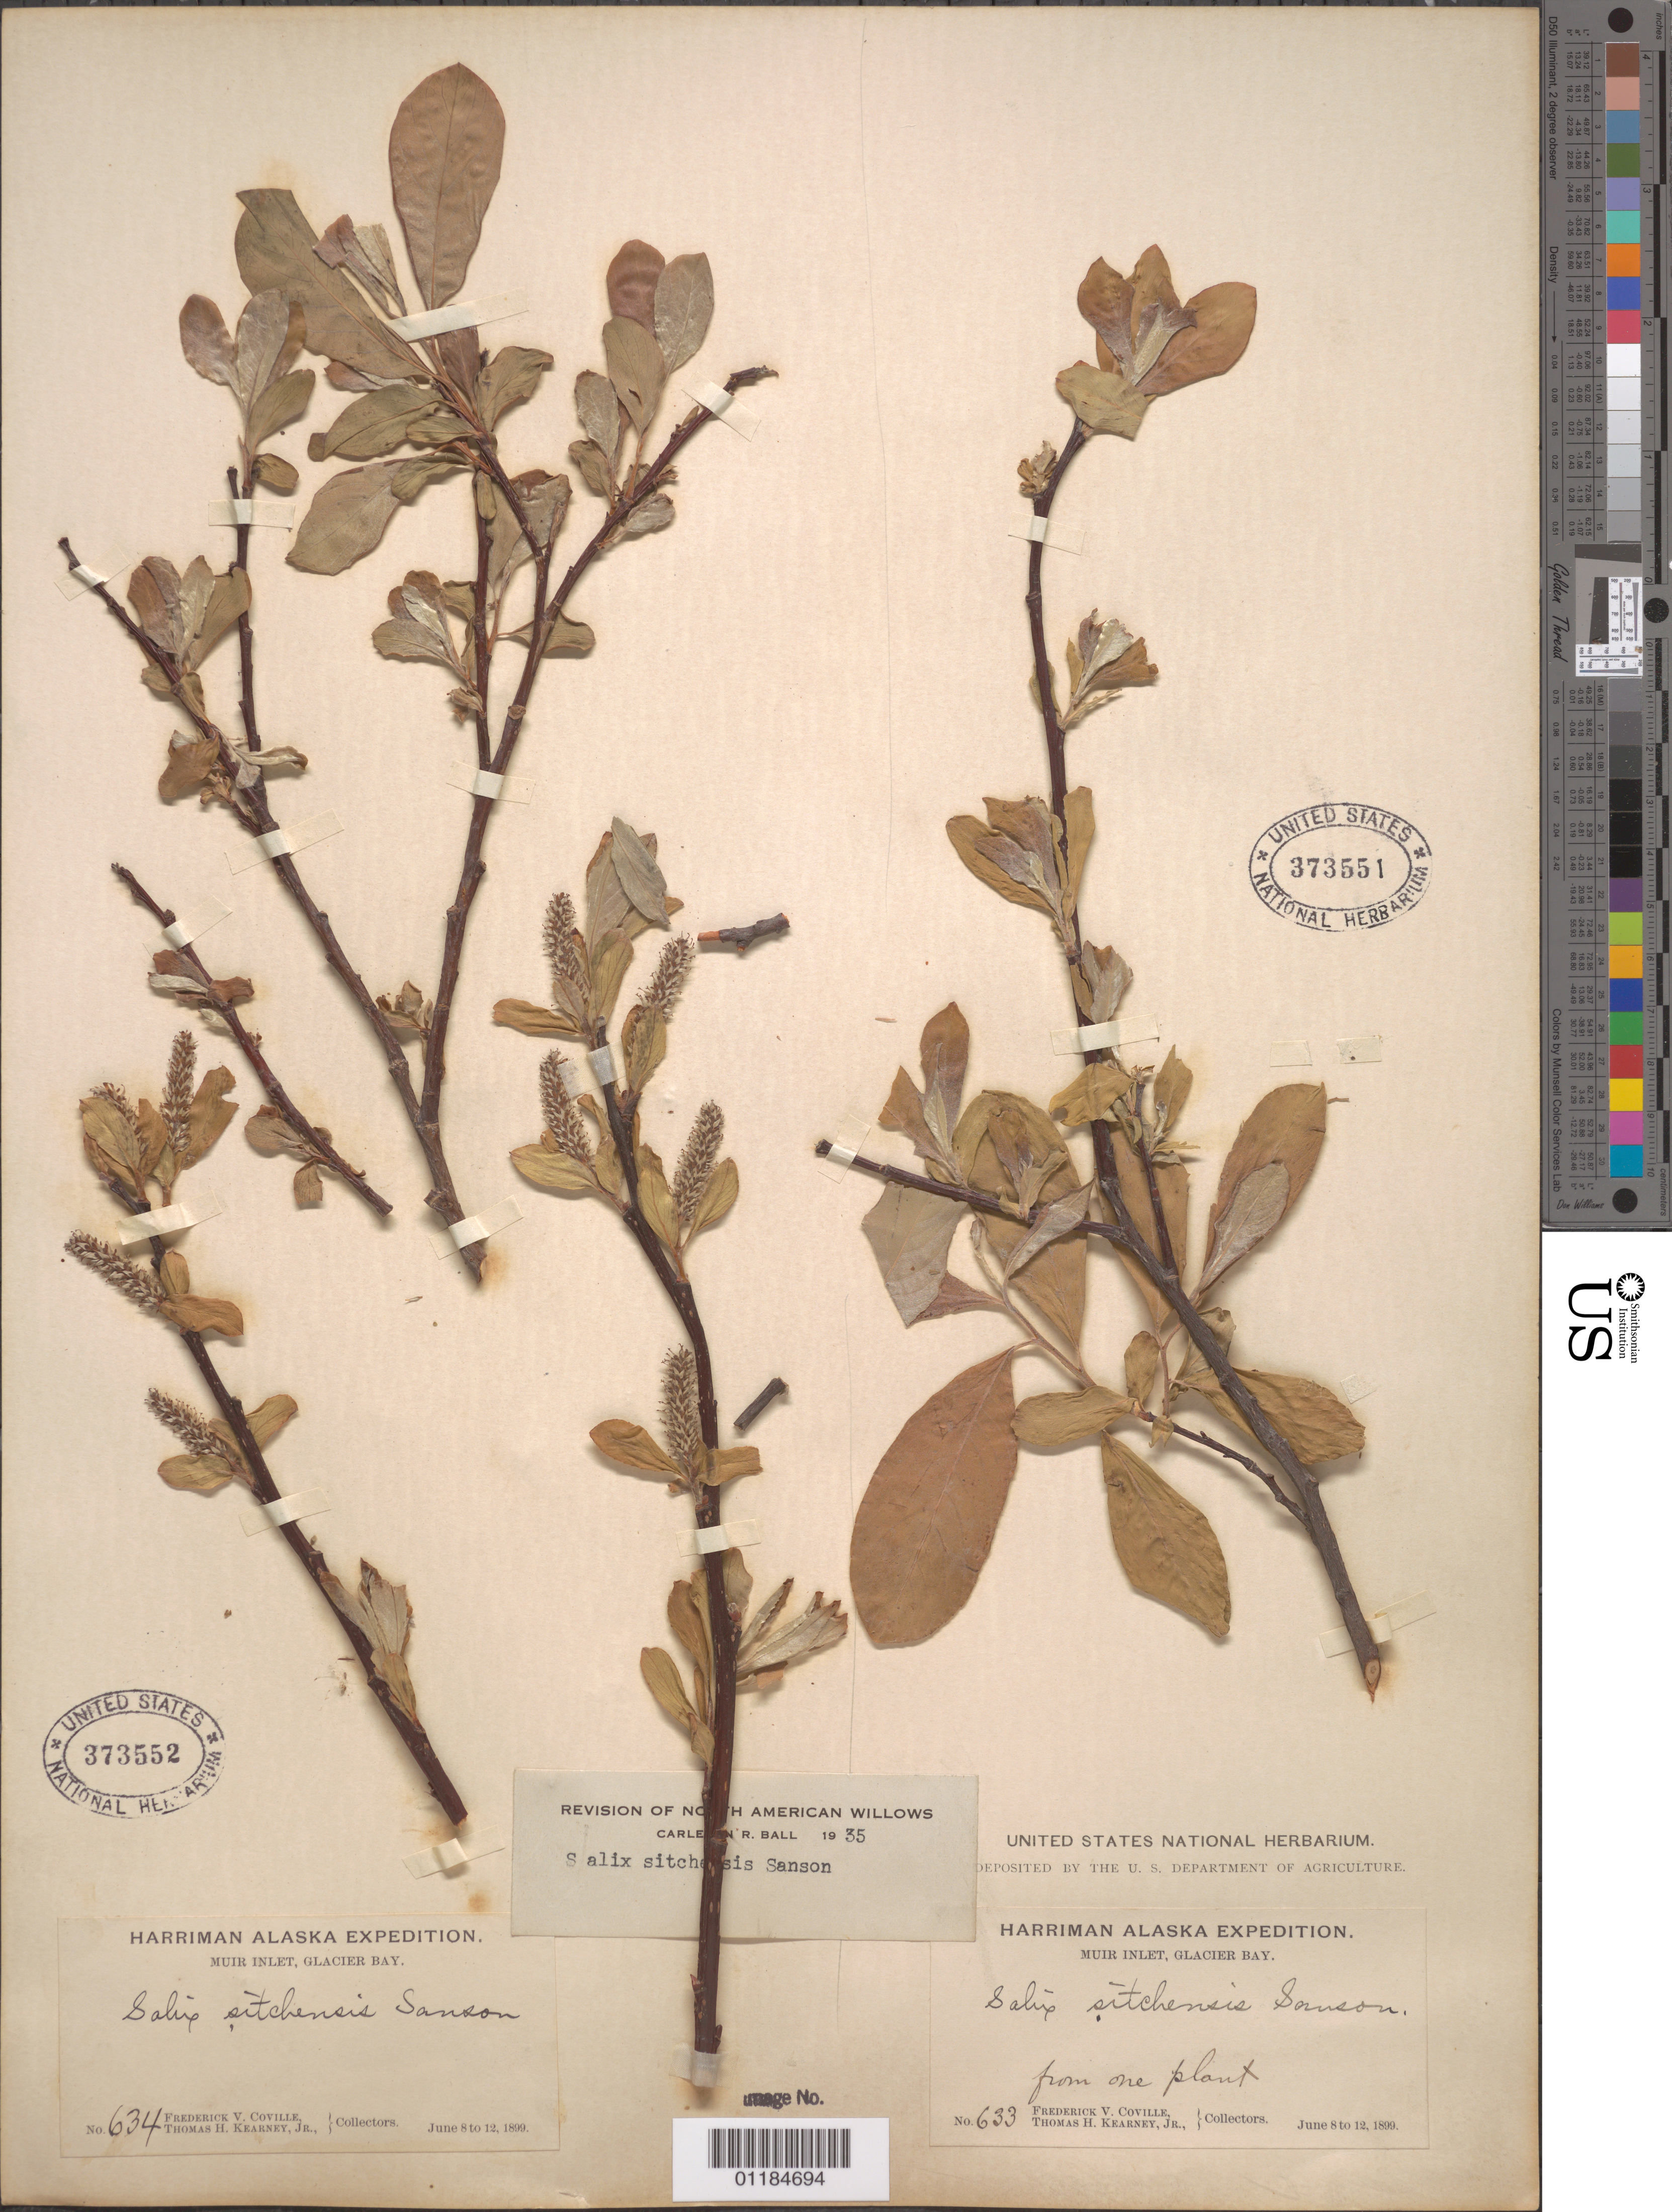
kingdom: Plantae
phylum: Tracheophyta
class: Magnoliopsida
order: Malpighiales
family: Salicaceae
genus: Salix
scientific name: Salix sitchensis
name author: Sanson ex Bong.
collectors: F. V. Coville & T. H. Kearney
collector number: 633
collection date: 1899-06-08/1899-06-12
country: United States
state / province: Alaska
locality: Muir Inlet, Glacier Bay.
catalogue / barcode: US 373551